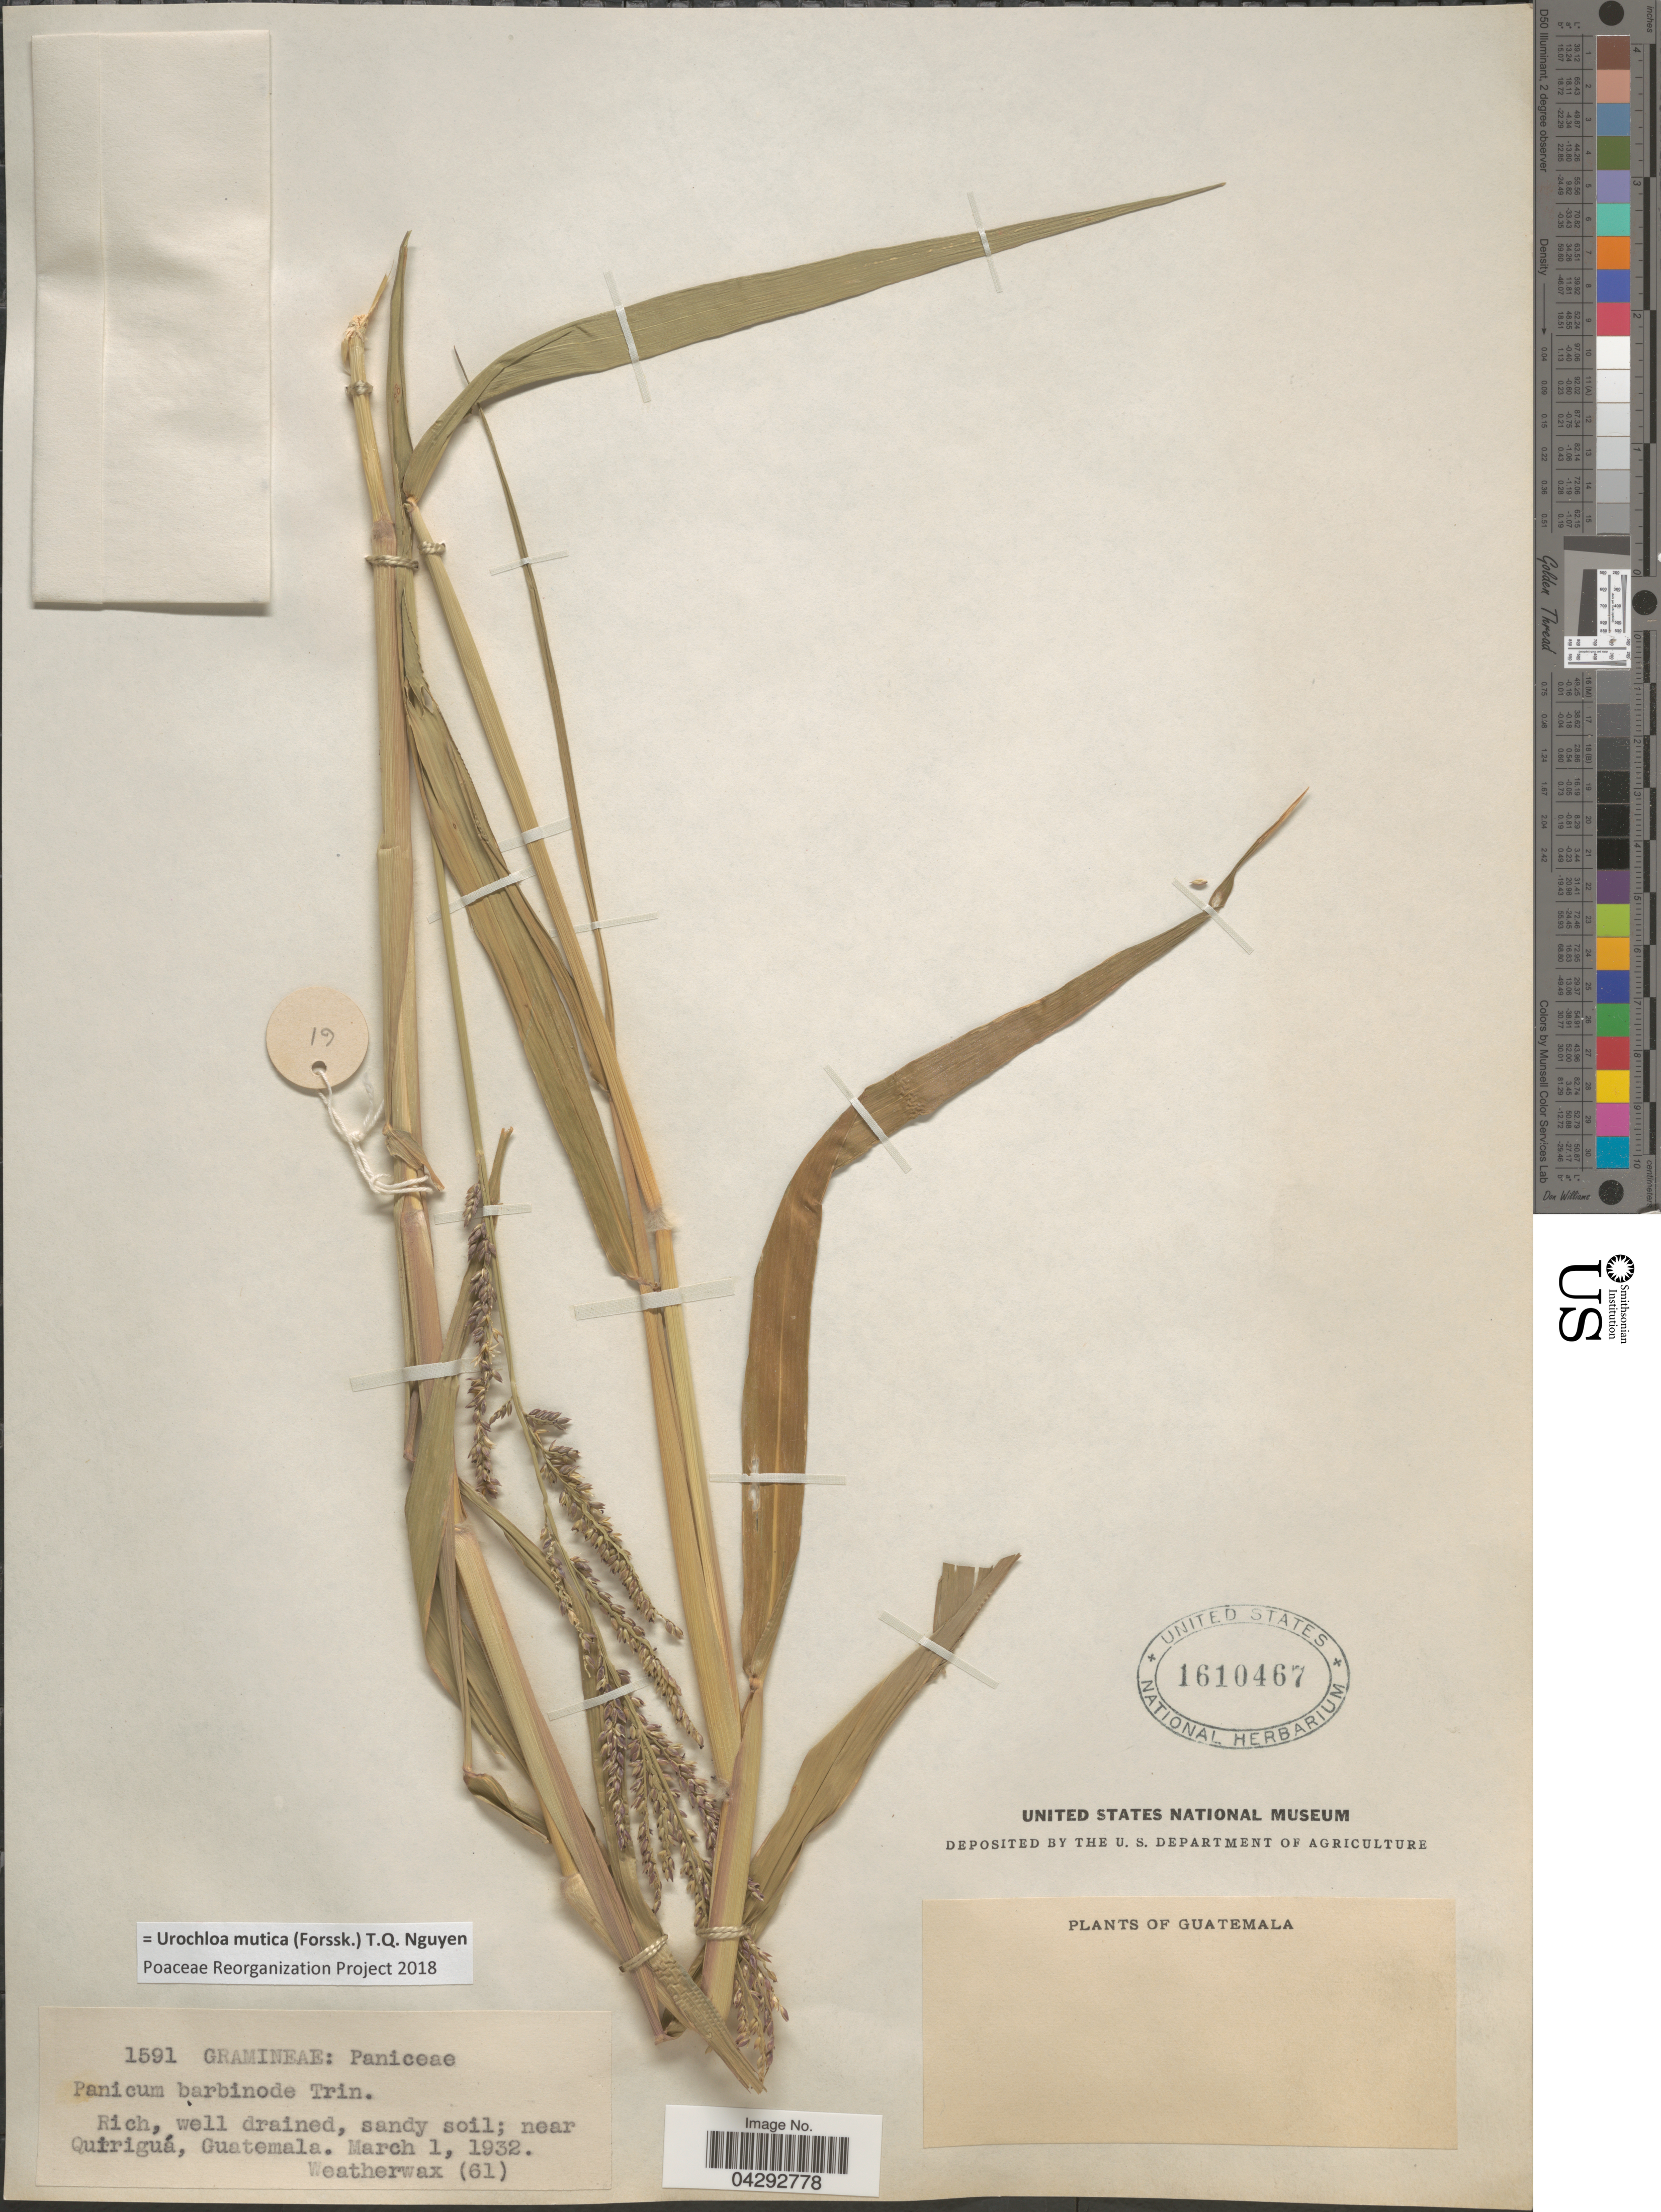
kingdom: Plantae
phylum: Tracheophyta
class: Liliopsida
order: Poales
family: Poaceae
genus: Urochloa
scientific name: Urochloa mutica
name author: (Forssk.) T.Q. Nguyen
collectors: -. Weatherwax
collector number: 61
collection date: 1932-03-01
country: Guatemala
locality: Near Quiriguá.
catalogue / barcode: US 1610467